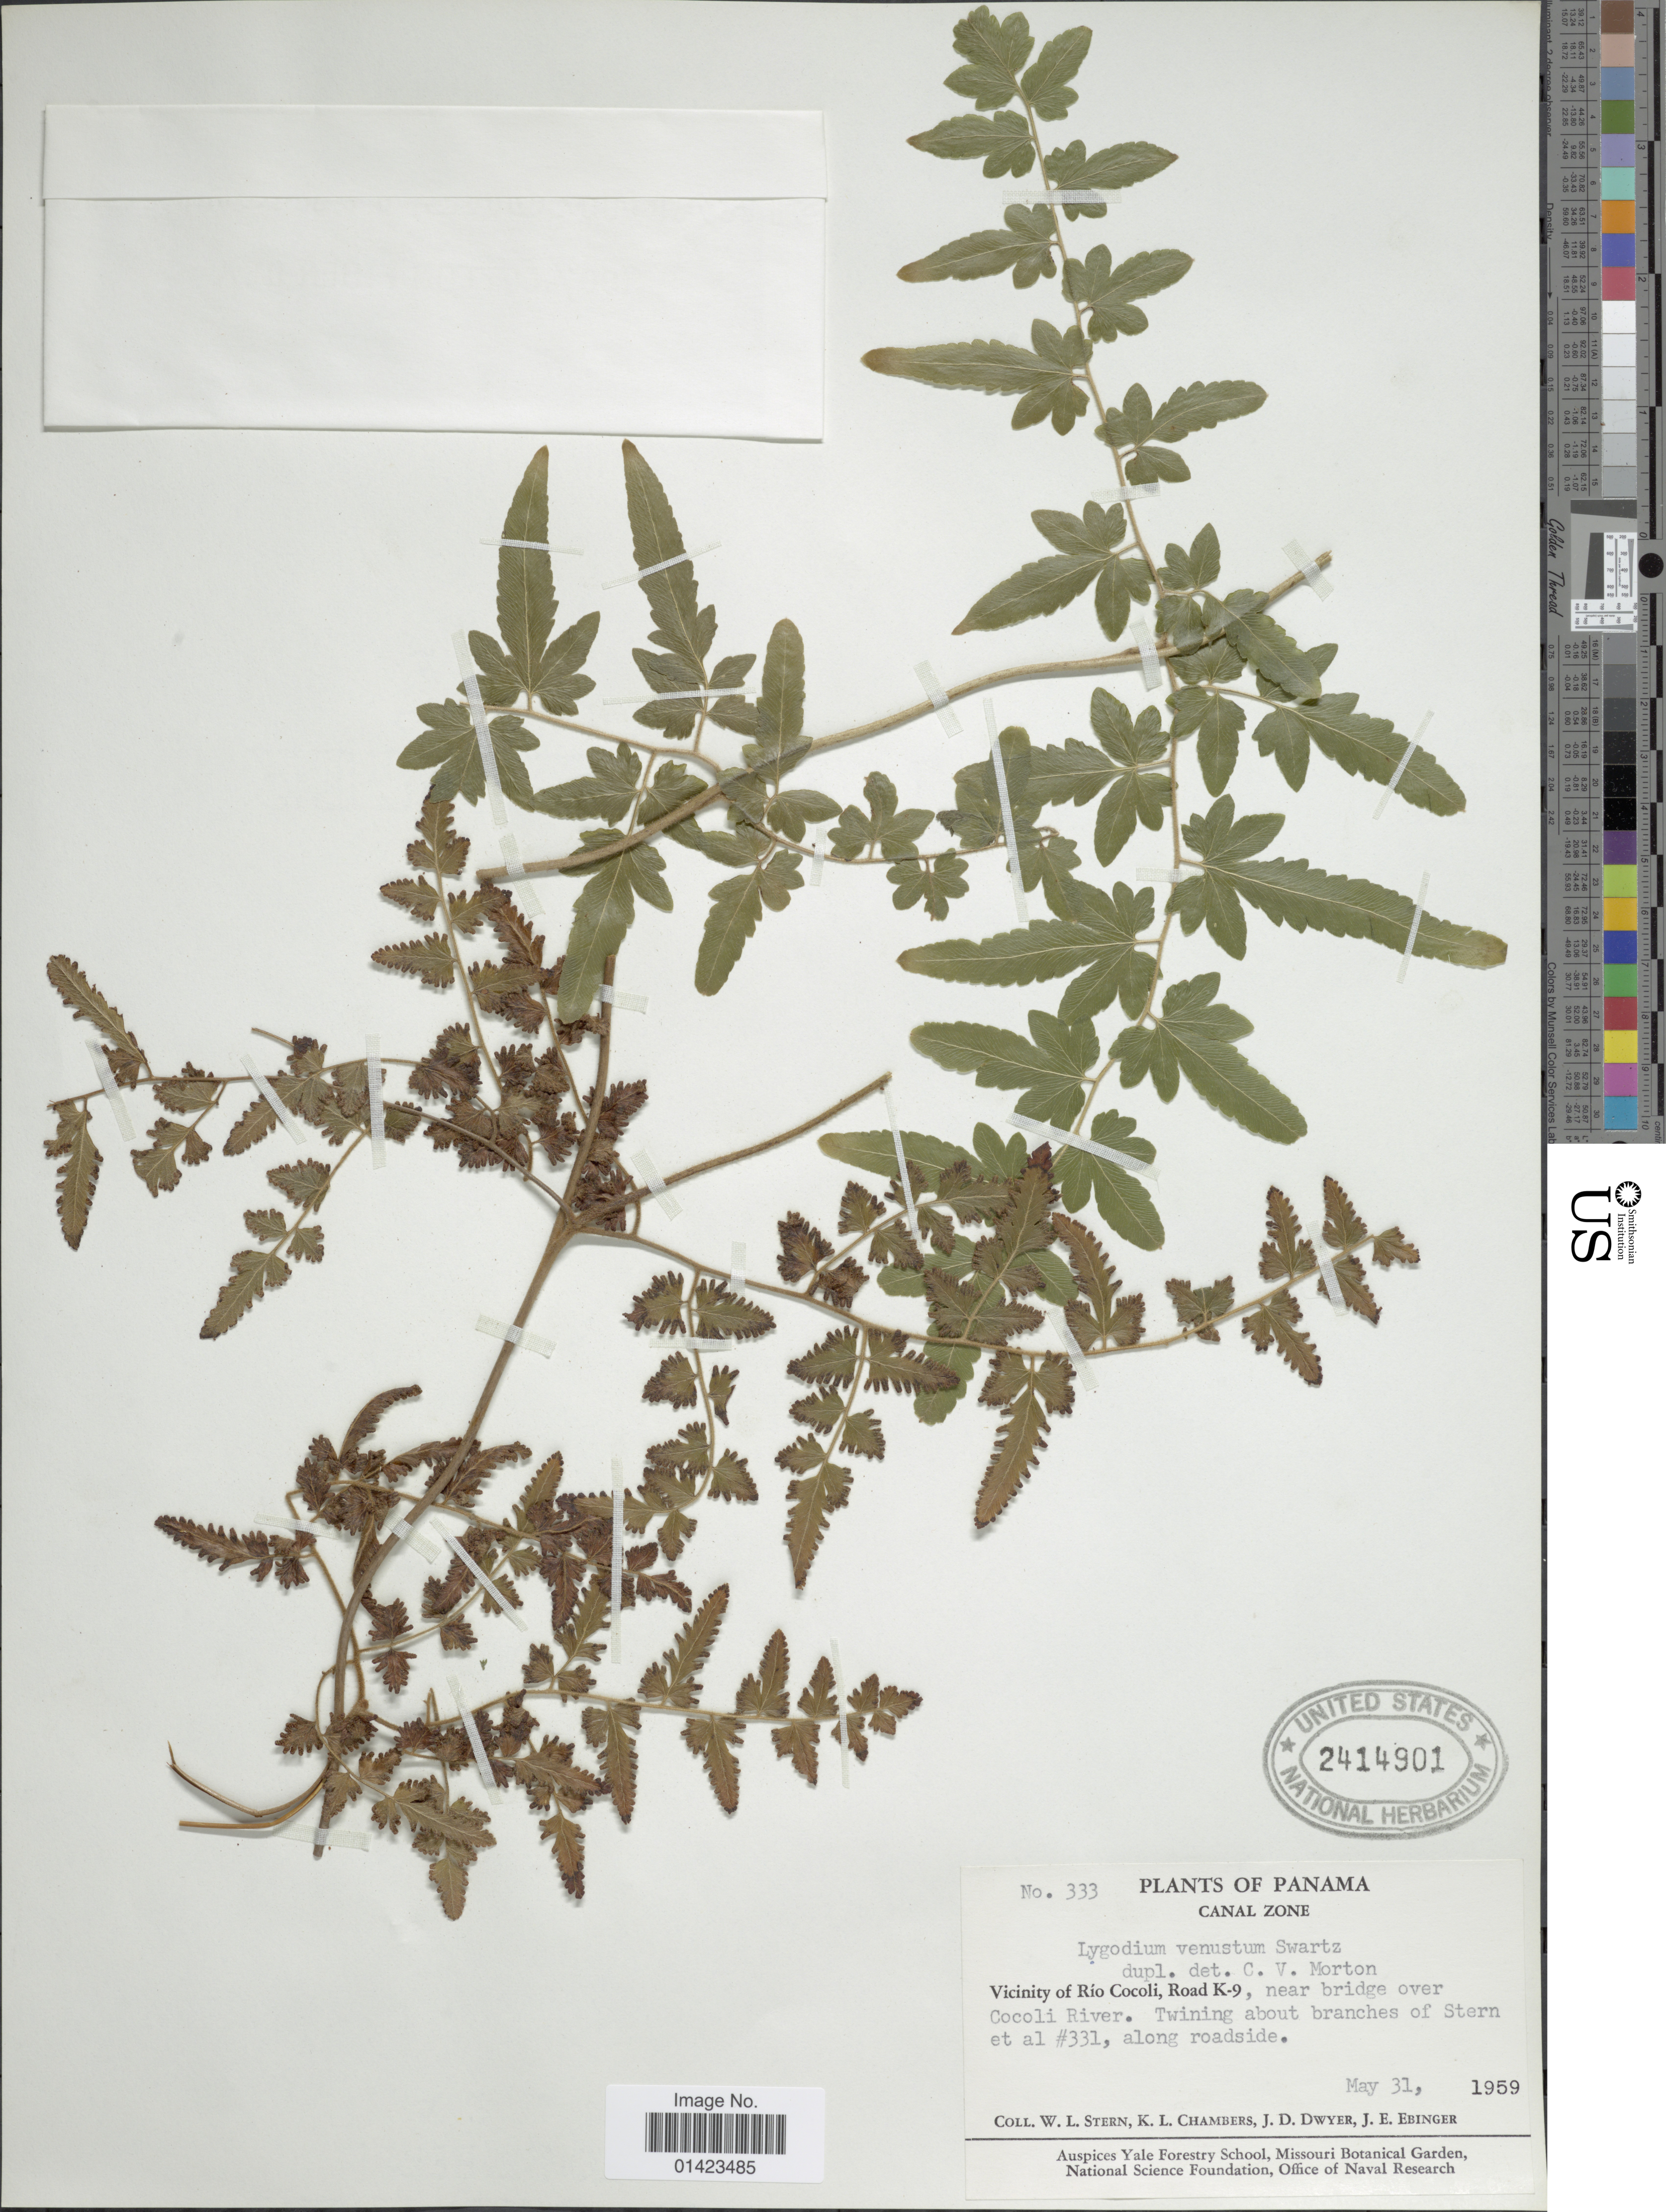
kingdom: Plantae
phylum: Tracheophyta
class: Polypodiopsida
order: Schizaeales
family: Lygodiaceae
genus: Lygodium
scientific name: Lygodium venustum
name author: Sw.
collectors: W. L. Stern, K. Chambers, J. D. Dwyer & J. Ebinger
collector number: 333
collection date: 1959-05-31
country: Panama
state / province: Panamá Oeste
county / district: Canal Zone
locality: Vicinity of Rio Cocoli, Road K-9, near bridge over Cocoli River, Twining about branches of Stern et al #331 , along roadside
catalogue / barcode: US 2414901